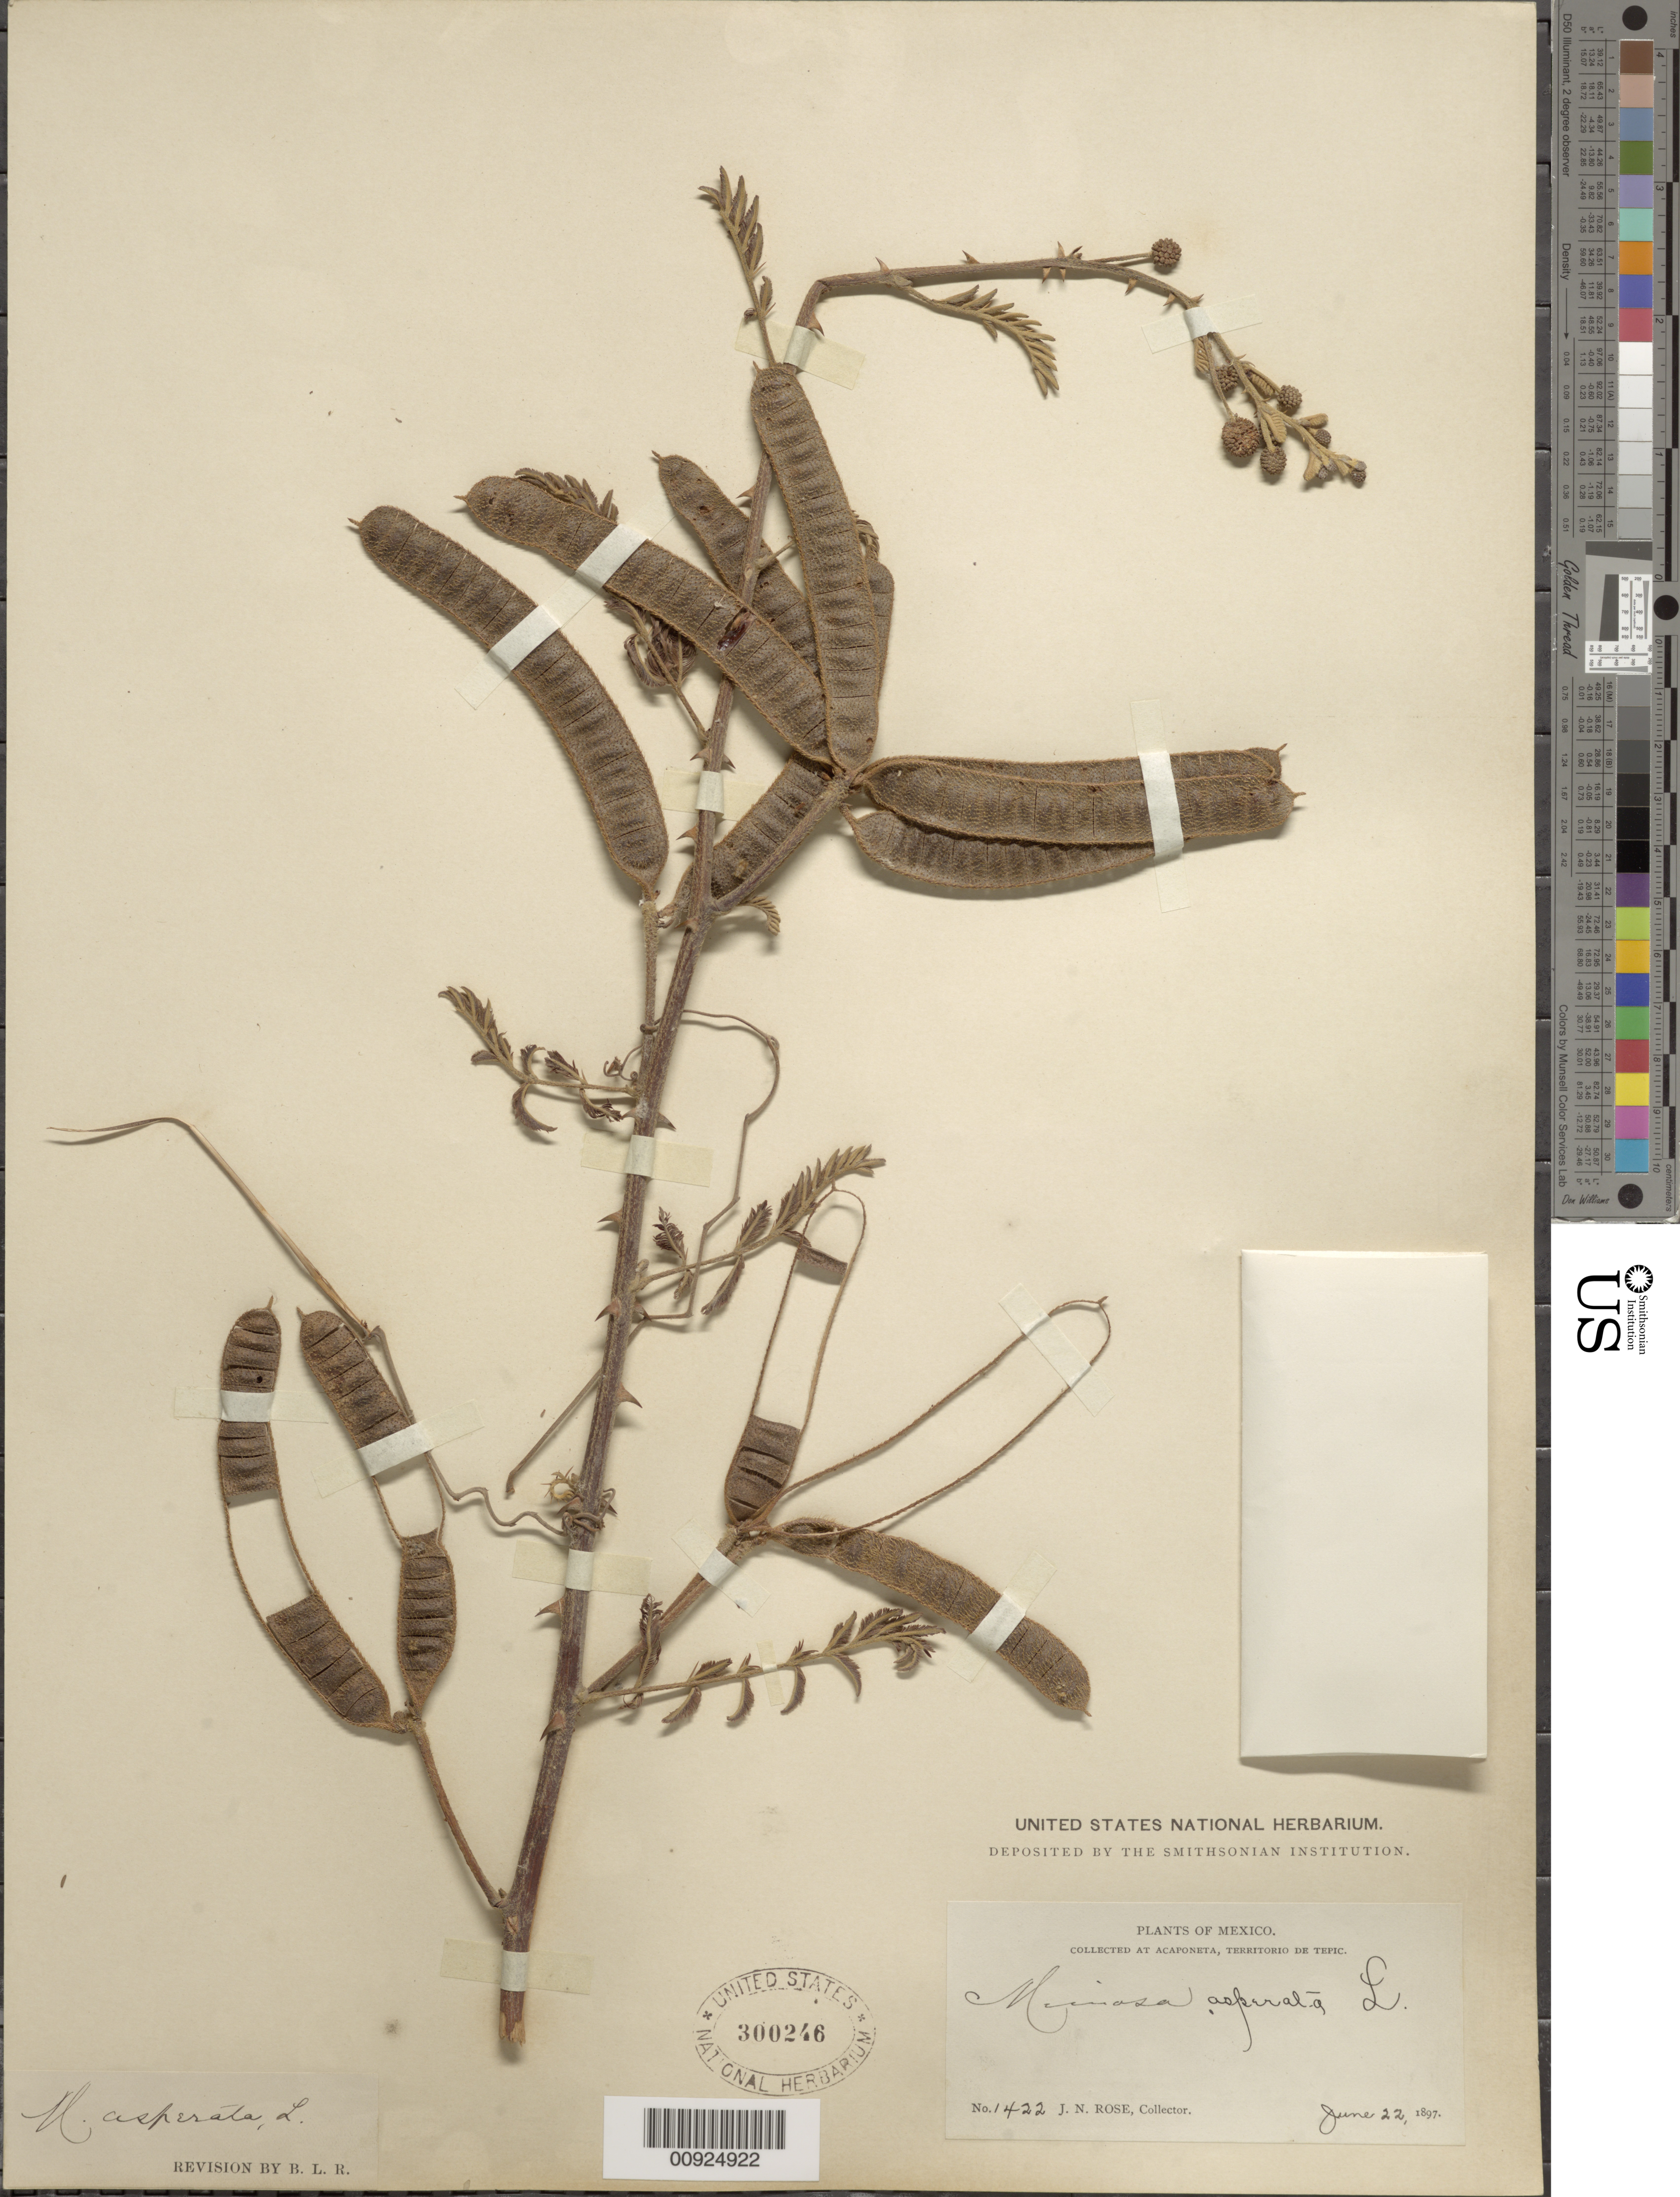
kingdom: Plantae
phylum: Tracheophyta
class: Magnoliopsida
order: Fabales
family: Fabaceae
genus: Mimosa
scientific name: Mimosa pigra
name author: L.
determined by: Strong, Mark T., (BOT), Smithsonian Institution - National Museum of Natural History (UNITED STATES)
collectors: J. N. Rose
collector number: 1422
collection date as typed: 22 Jun 1897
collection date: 1897-06-22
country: Mexico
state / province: Nayarit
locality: Acaponeta, Territorio de Tepic.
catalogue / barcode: US 300246